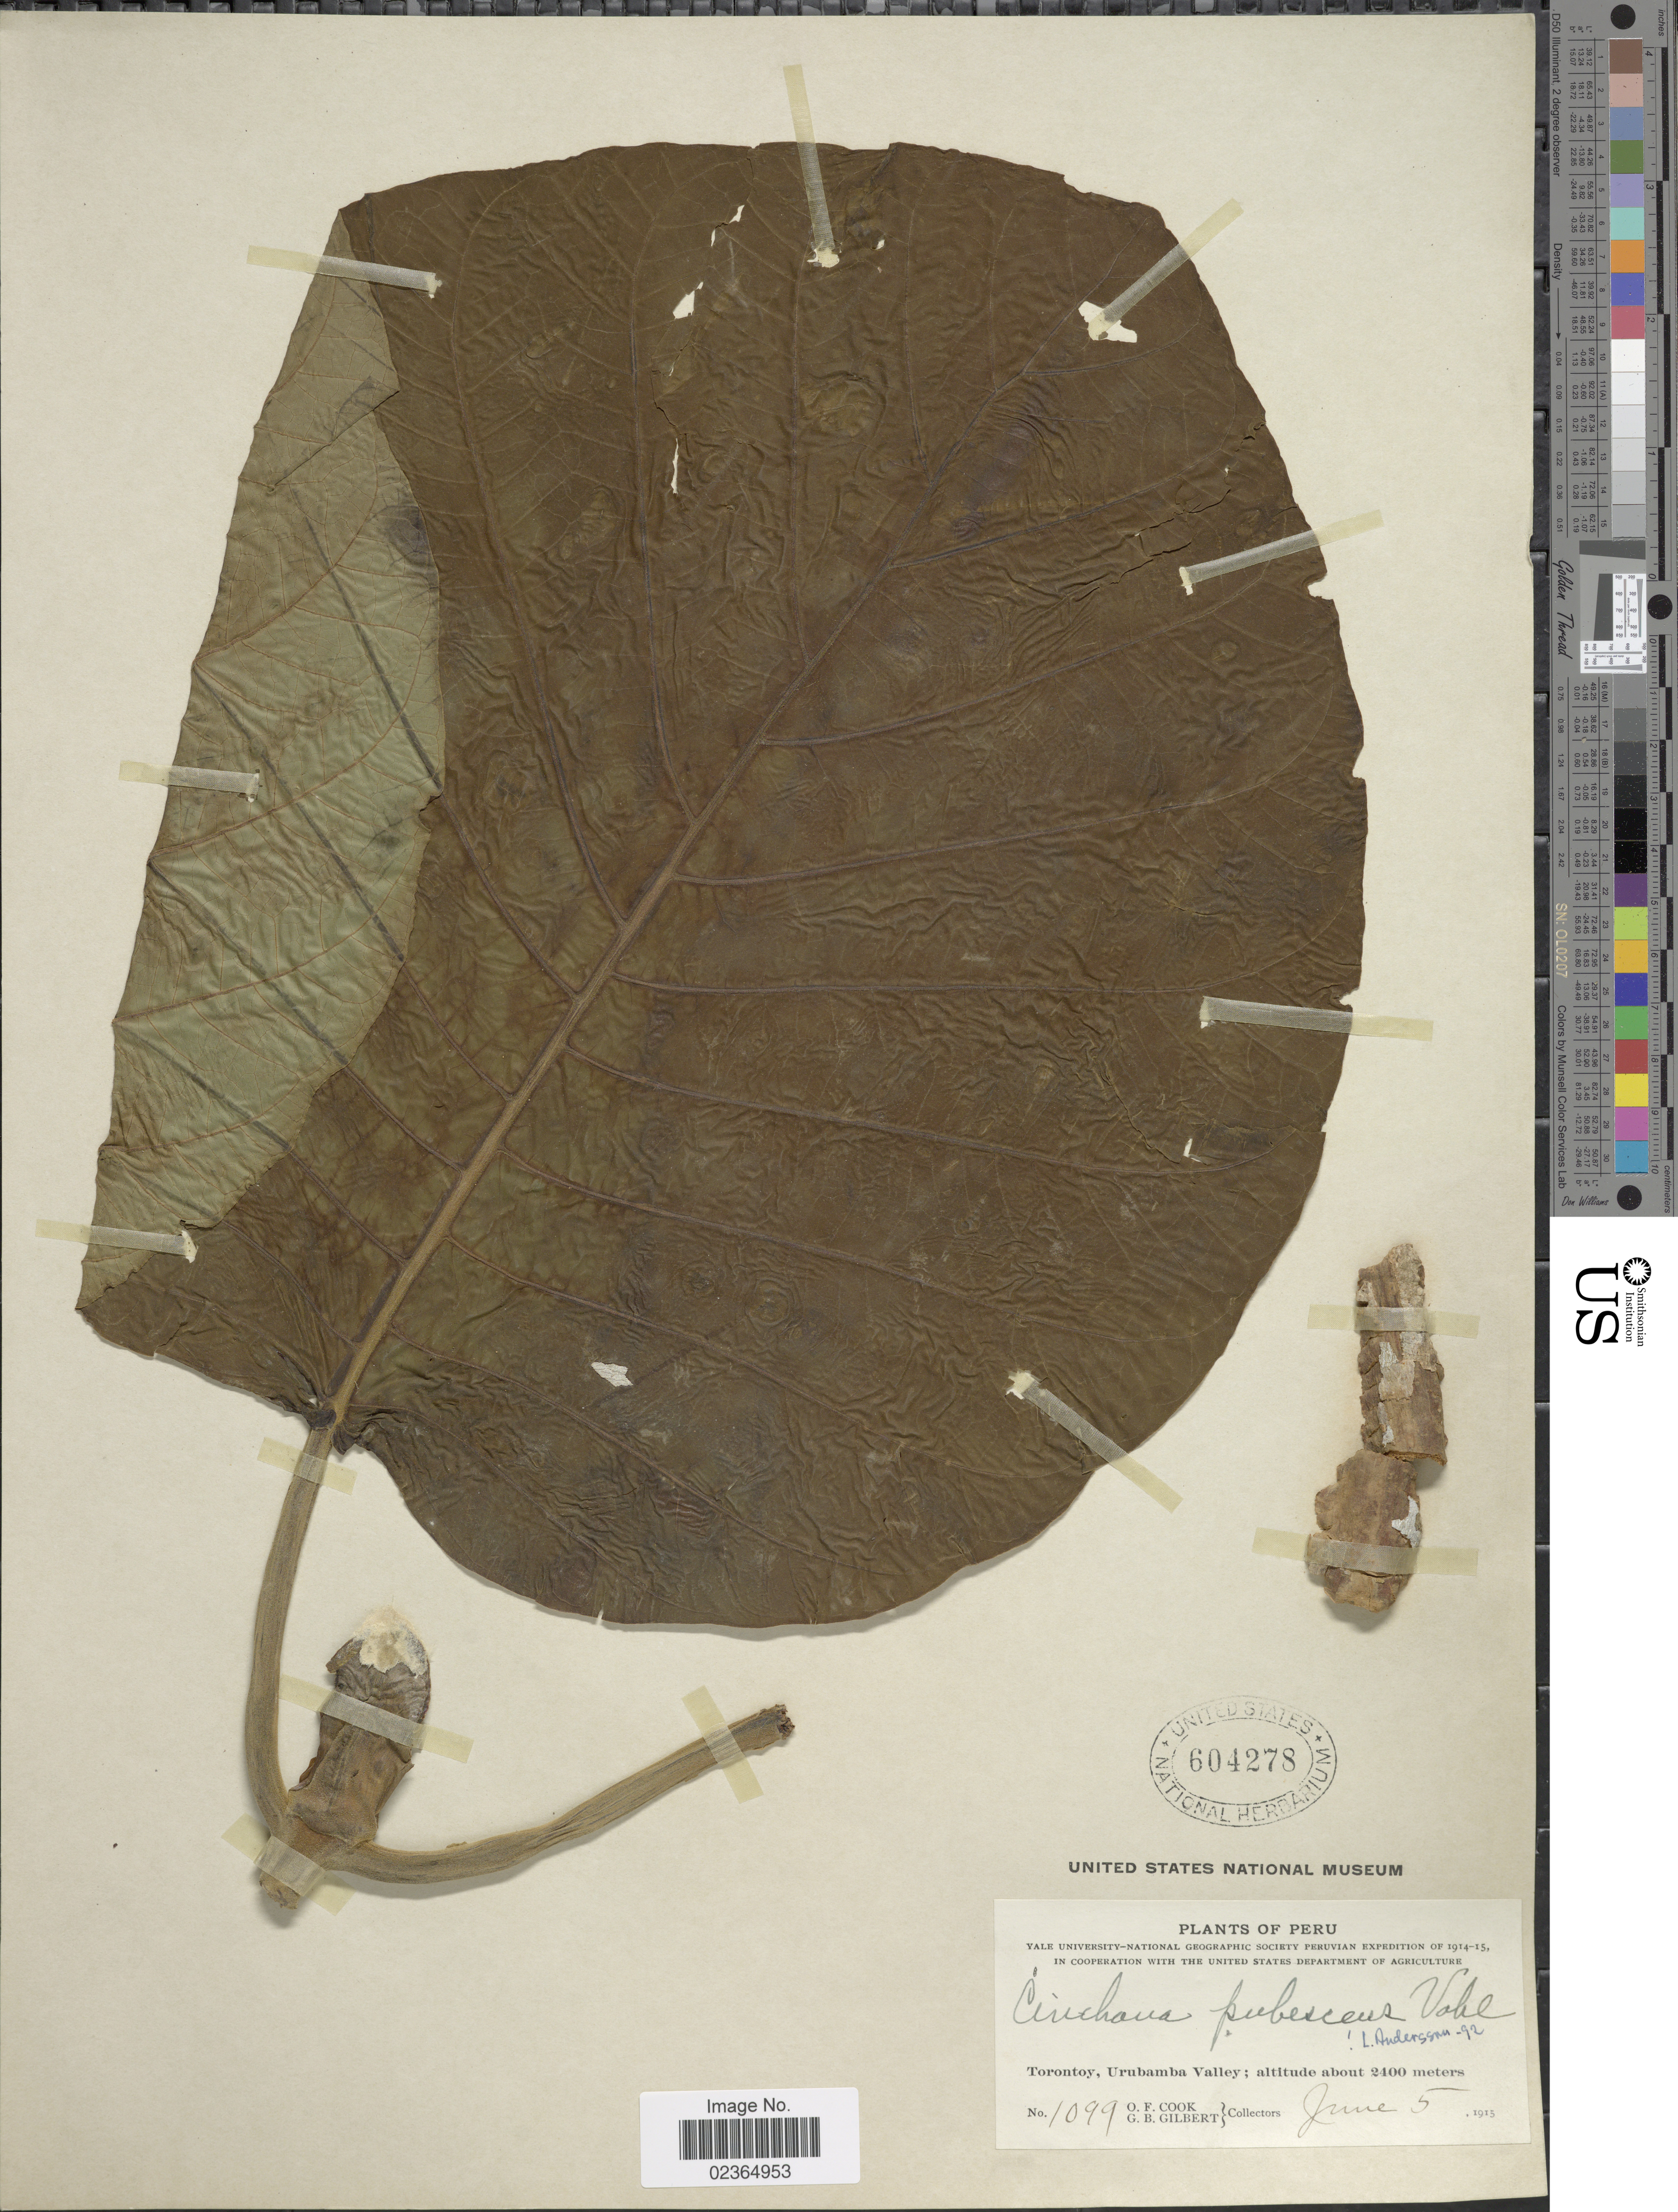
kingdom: Plantae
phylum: Tracheophyta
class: Magnoliopsida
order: Gentianales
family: Rubiaceae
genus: Cinchona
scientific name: Cinchona pubescens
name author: Vahl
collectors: O. F. Cook & G. B. Gilbert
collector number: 1099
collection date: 1915-06-05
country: Peru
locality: Torontoy, Urubamba Valley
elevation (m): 2400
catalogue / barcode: US 604278